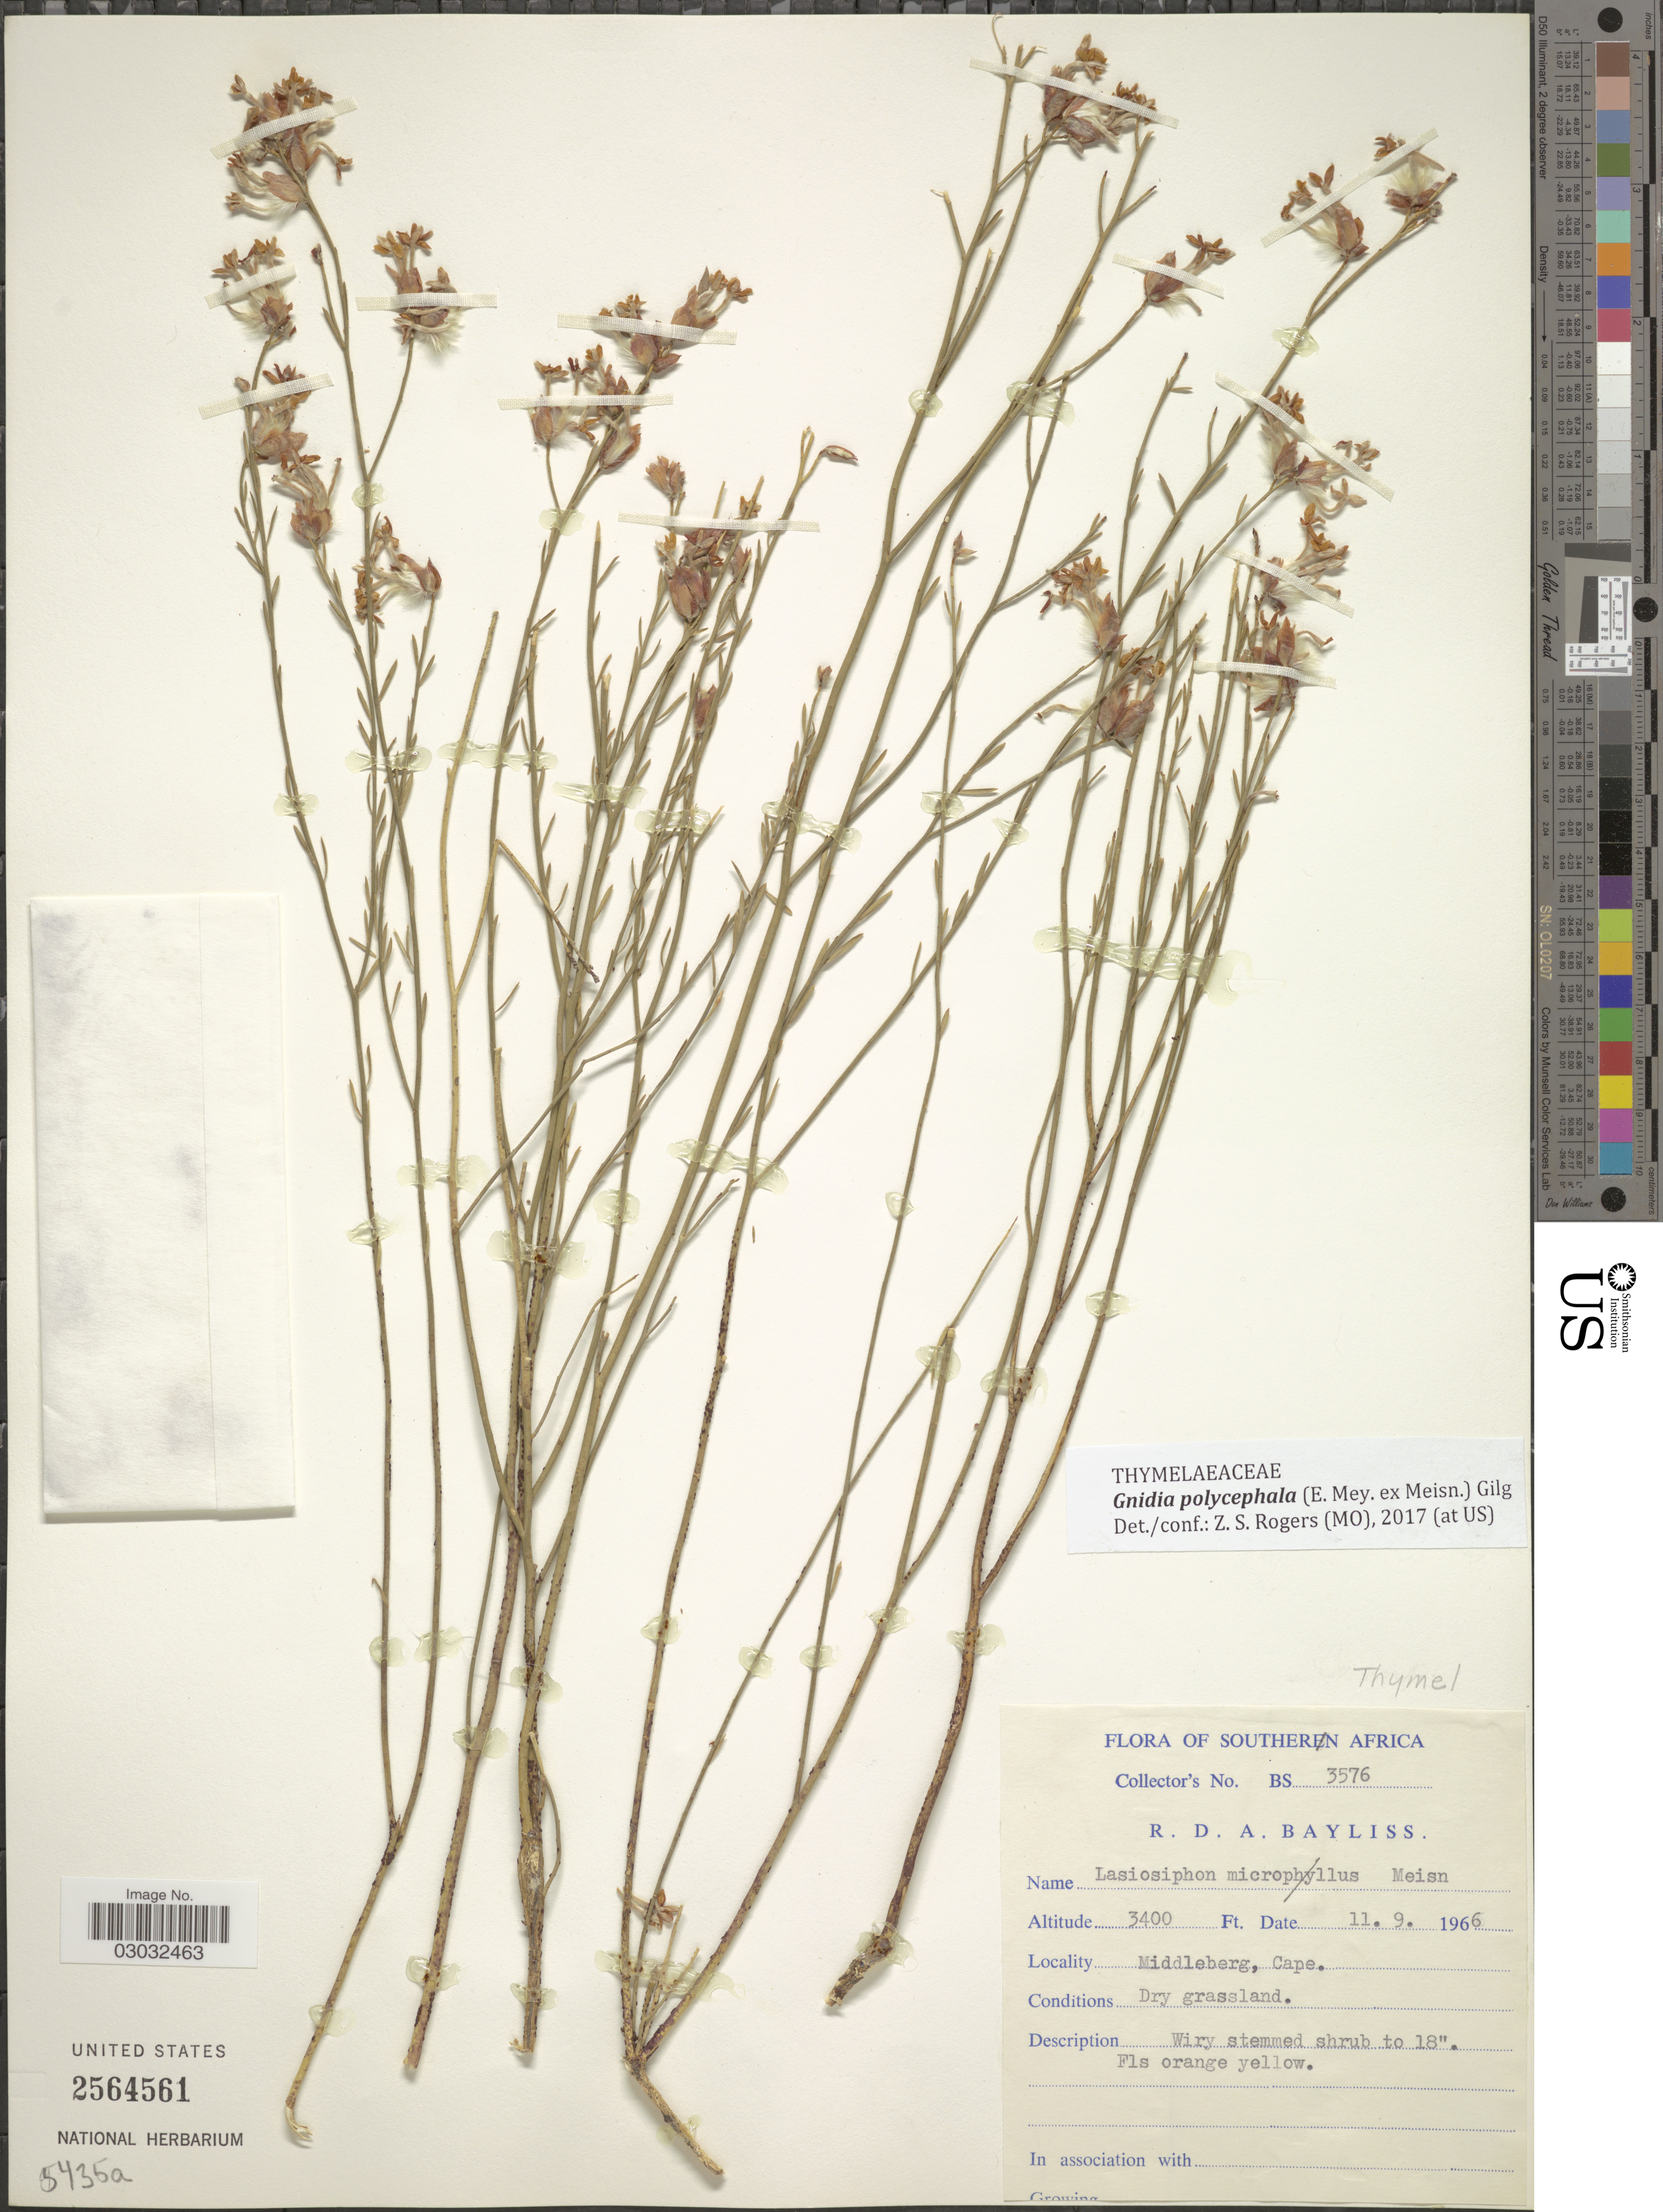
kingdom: Plantae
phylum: Tracheophyta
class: Magnoliopsida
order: Malvales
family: Thymelaeaceae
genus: Lasiosiphon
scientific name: Lasiosiphon polycephalus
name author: (E. Mey. ex Meisn.) H. Pearson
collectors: R. Bayliss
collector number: BS3576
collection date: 1966-09-11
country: South Africa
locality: Middleberg, Cape.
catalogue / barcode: US 2564561